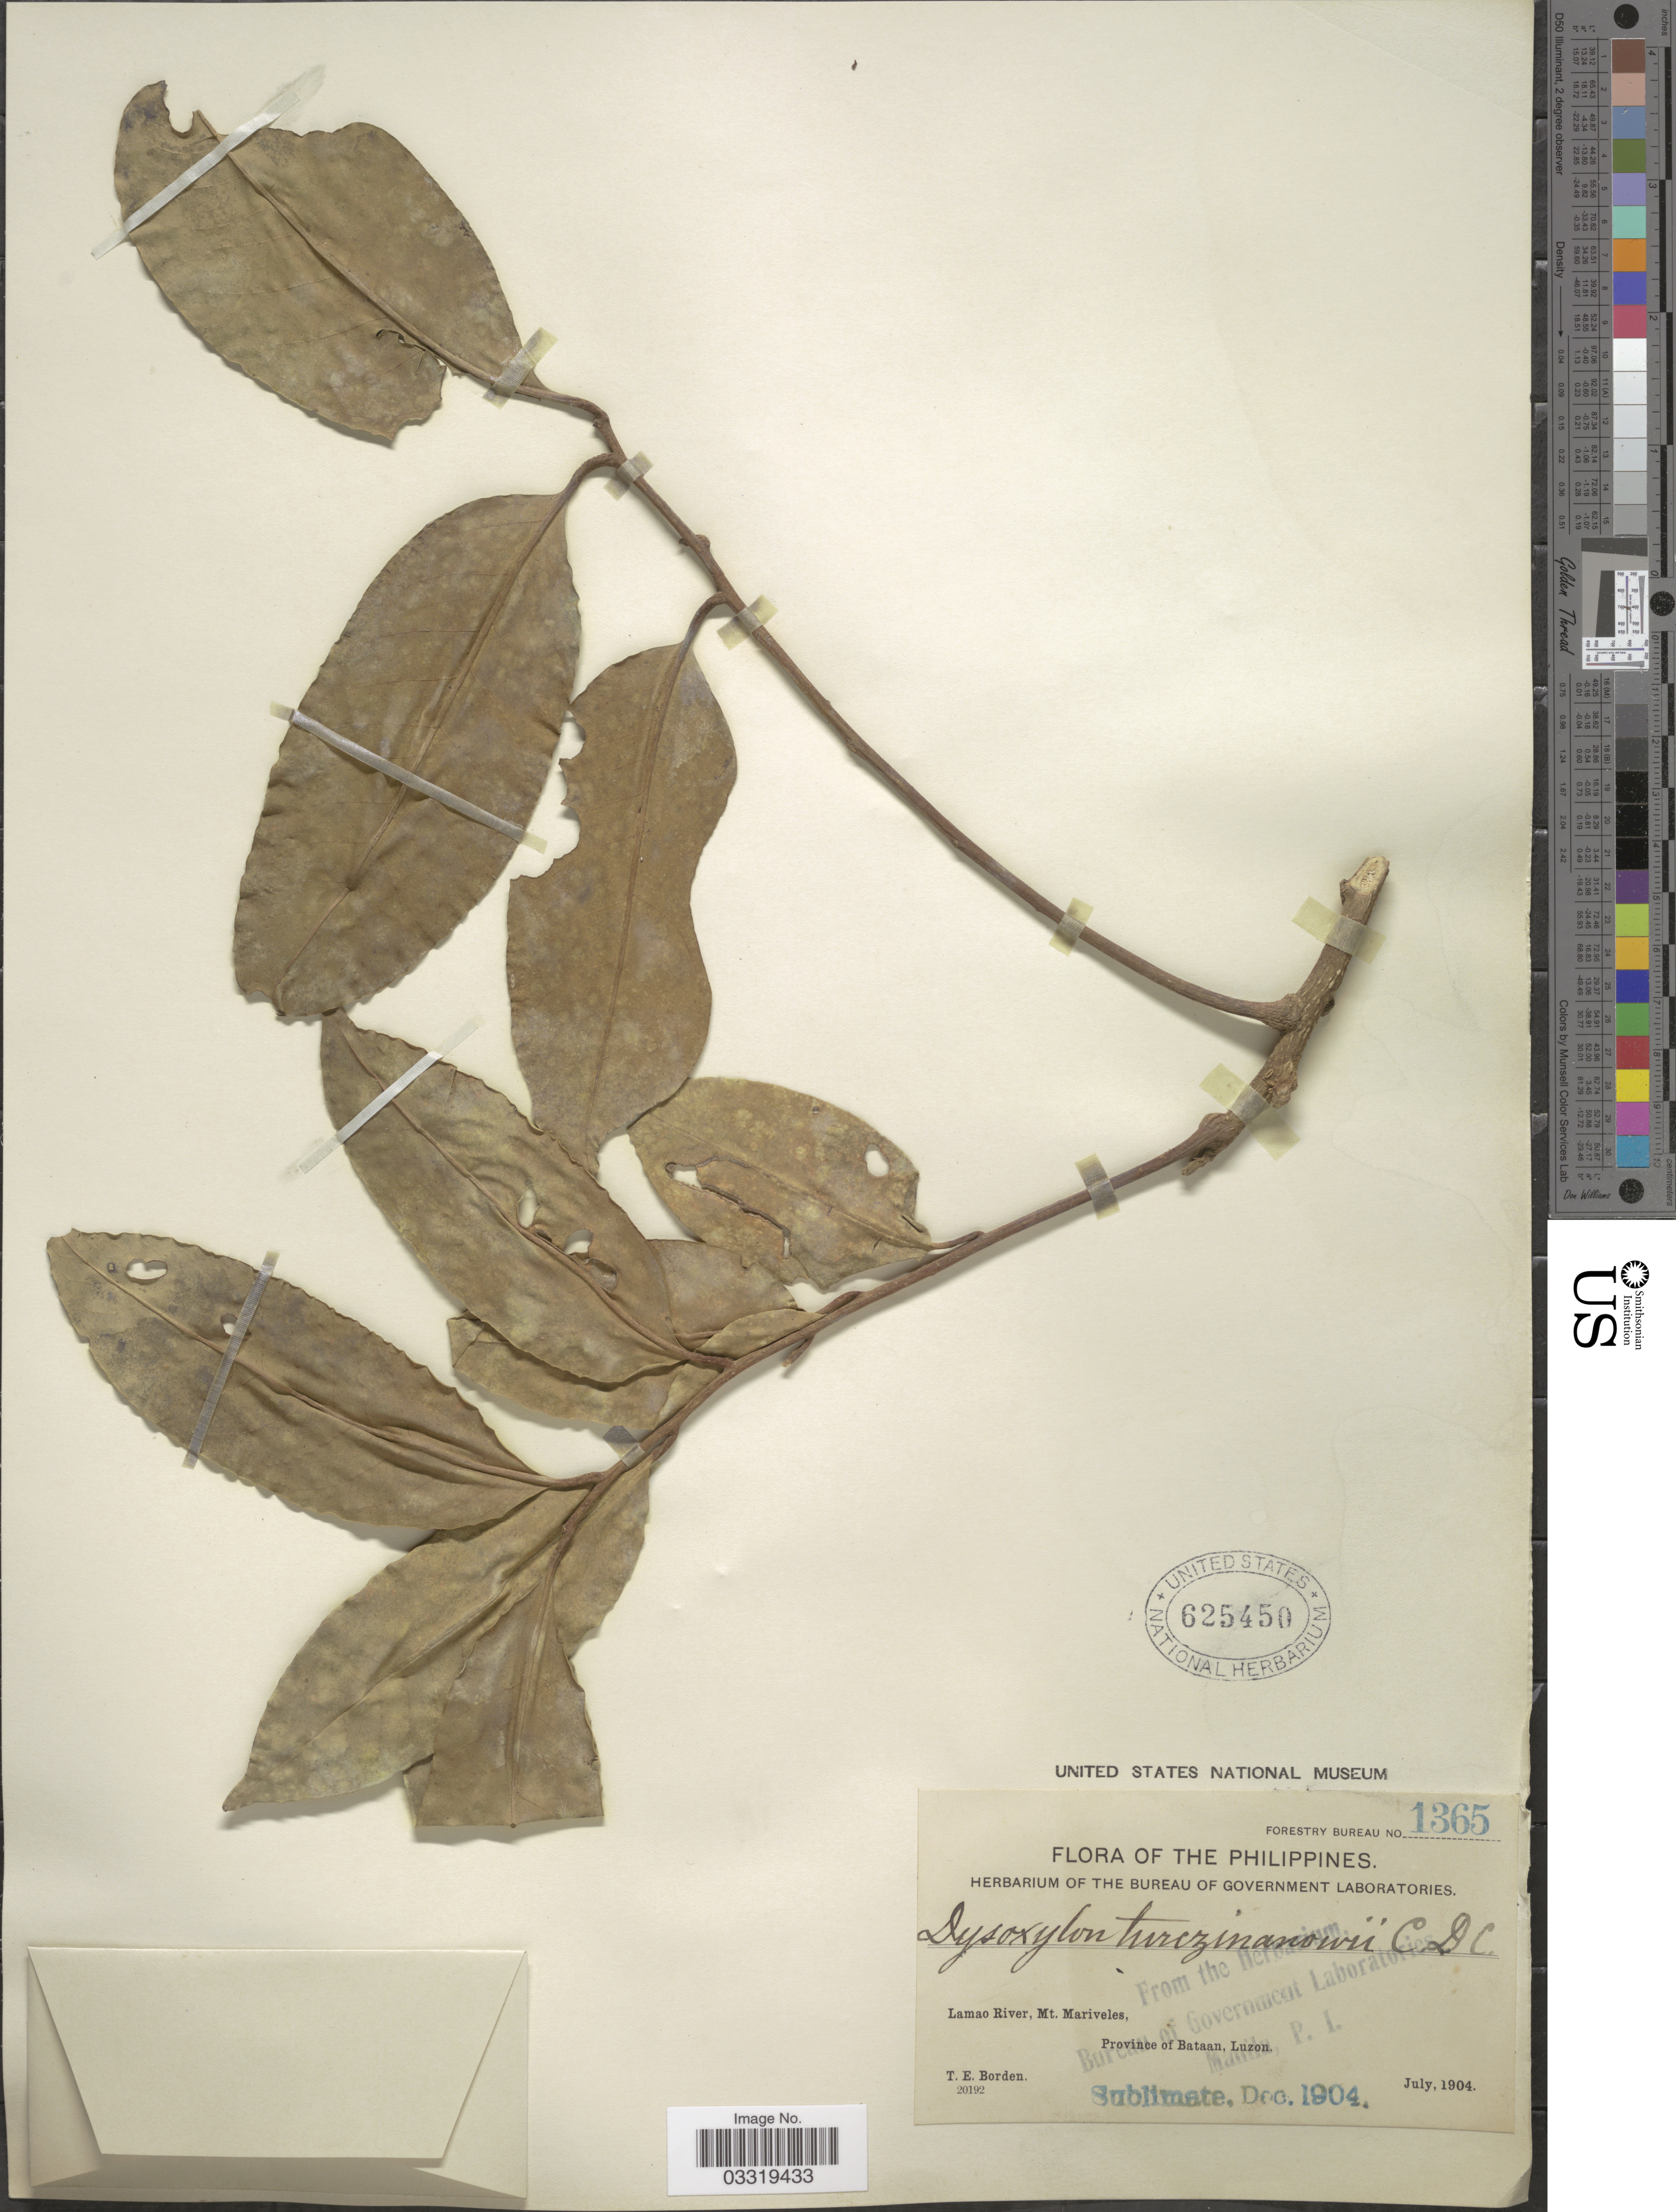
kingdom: Plantae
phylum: Tracheophyta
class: Magnoliopsida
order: Sapindales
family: Meliaceae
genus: Dysoxylum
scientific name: Dysoxylum oppositifolium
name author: F. Muell.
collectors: T. E. Borden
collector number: Forestry Bureau 1365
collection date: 1904-07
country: Philippines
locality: Lamao River, Mt. Mariveles, Province of Bataan, Luzon.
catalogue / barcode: US 625450